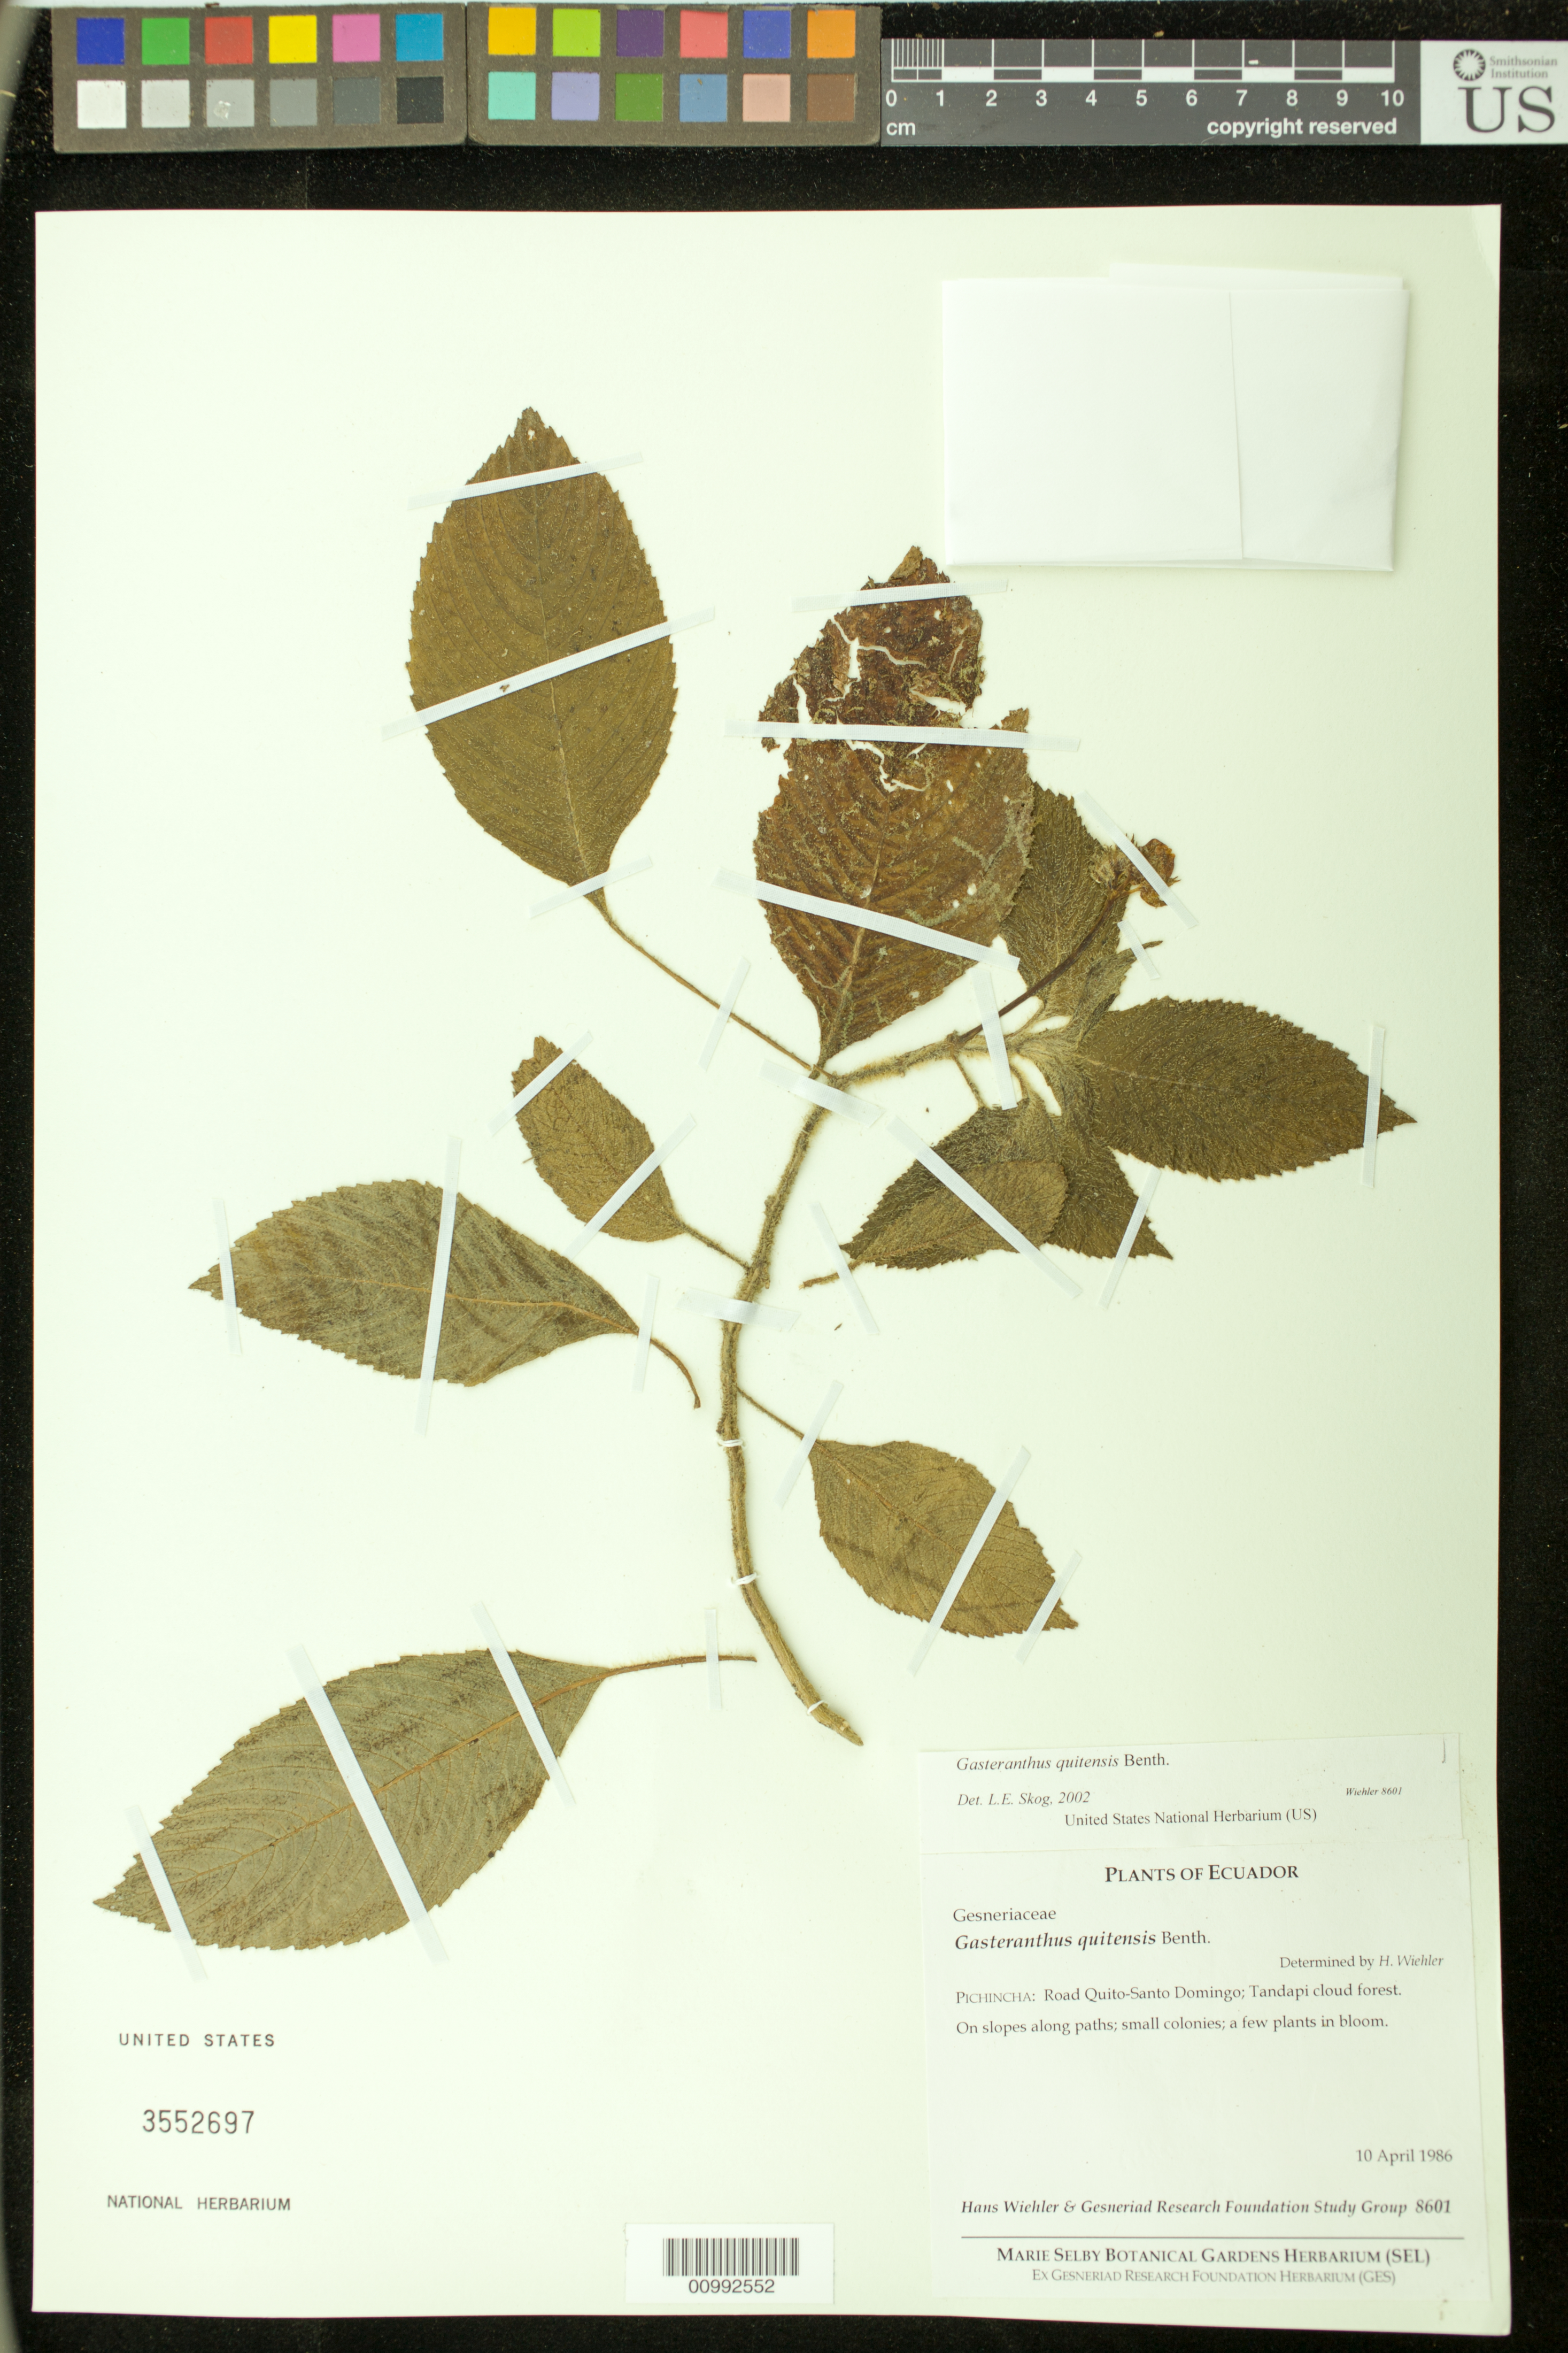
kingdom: Plantae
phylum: Tracheophyta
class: Magnoliopsida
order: Lamiales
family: Gesneriaceae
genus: Gasteranthus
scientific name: Gasteranthus quitensis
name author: Benth.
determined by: Skog, Laurence E.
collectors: H. J. Wiehler & GRF Study Group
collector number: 8601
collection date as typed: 10 Apr 1986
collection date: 1986-04-10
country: Ecuador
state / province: Pichincha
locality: Pichincha: road Quito-Santo Domingo; Tandapi cloud forest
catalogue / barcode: US 3552697